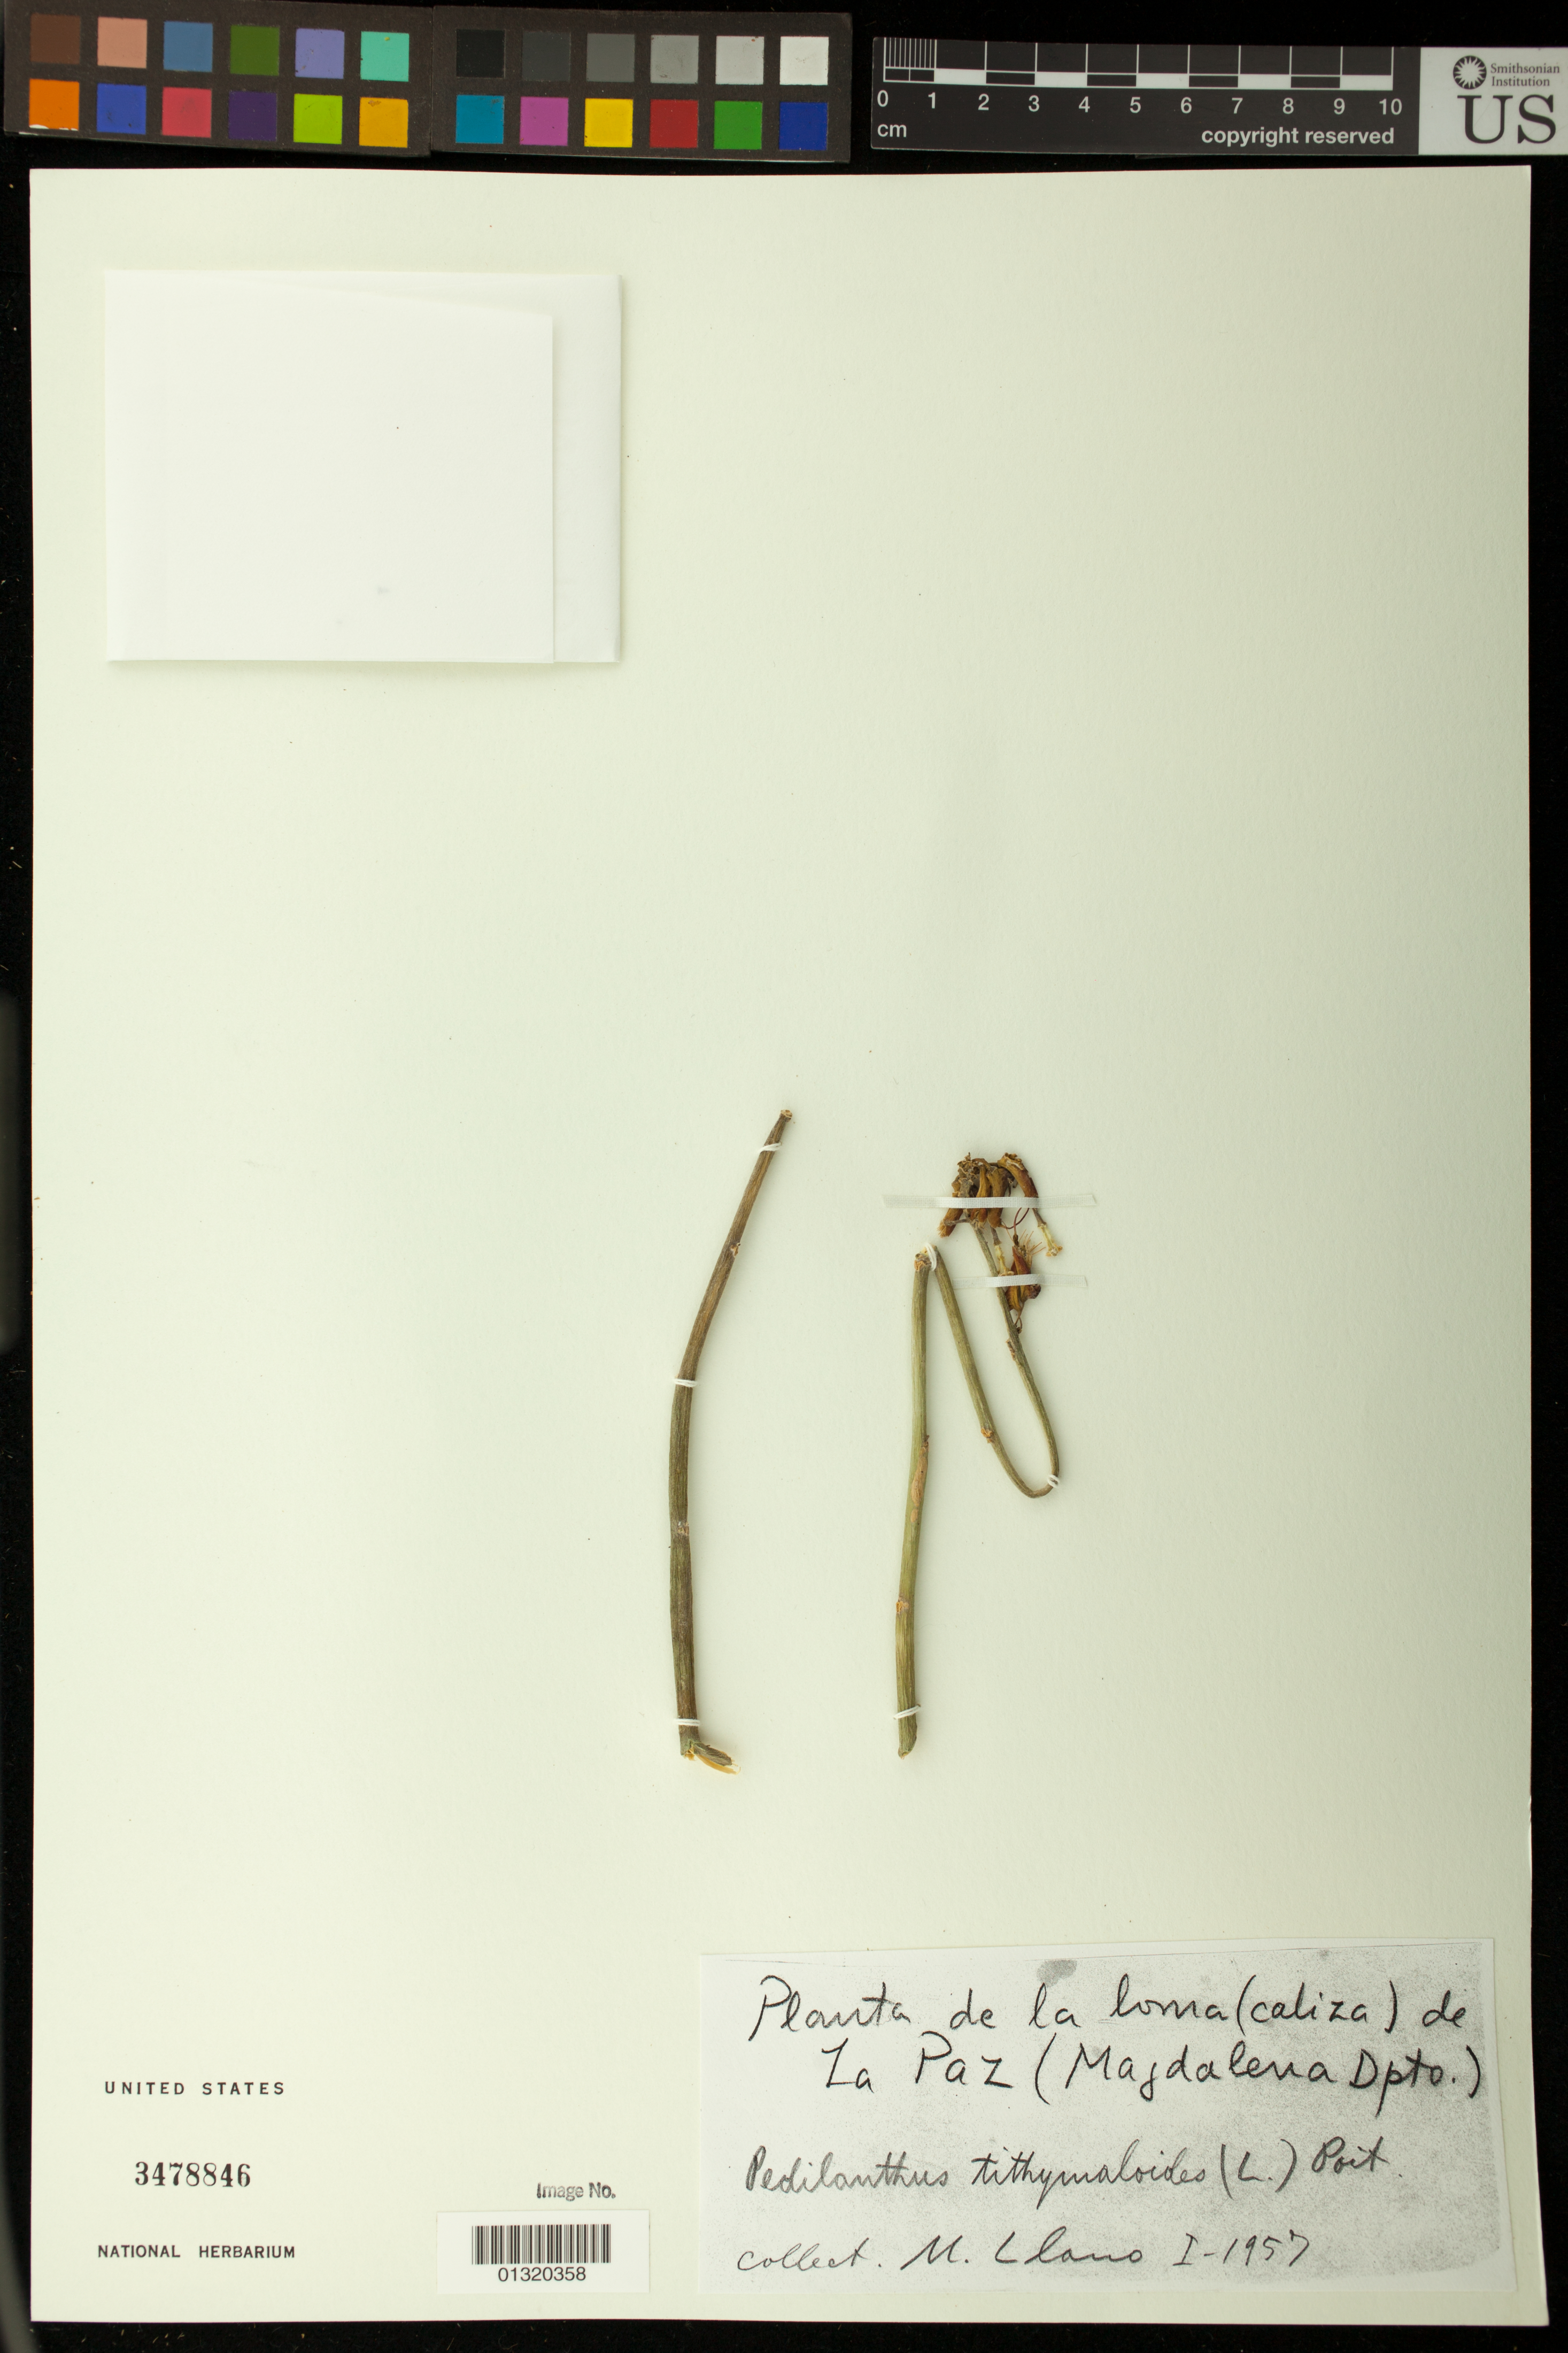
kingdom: Plantae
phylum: Tracheophyta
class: Magnoliopsida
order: Malpighiales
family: Euphorbiaceae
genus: Pedilanthus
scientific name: Pedilanthus tithymaloides subsp. tithymaloides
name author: (L.) Poit.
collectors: M. Llano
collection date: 1957-01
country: Colombia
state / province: Magdalena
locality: la loma (caliza) de La Paz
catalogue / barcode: US 3478846